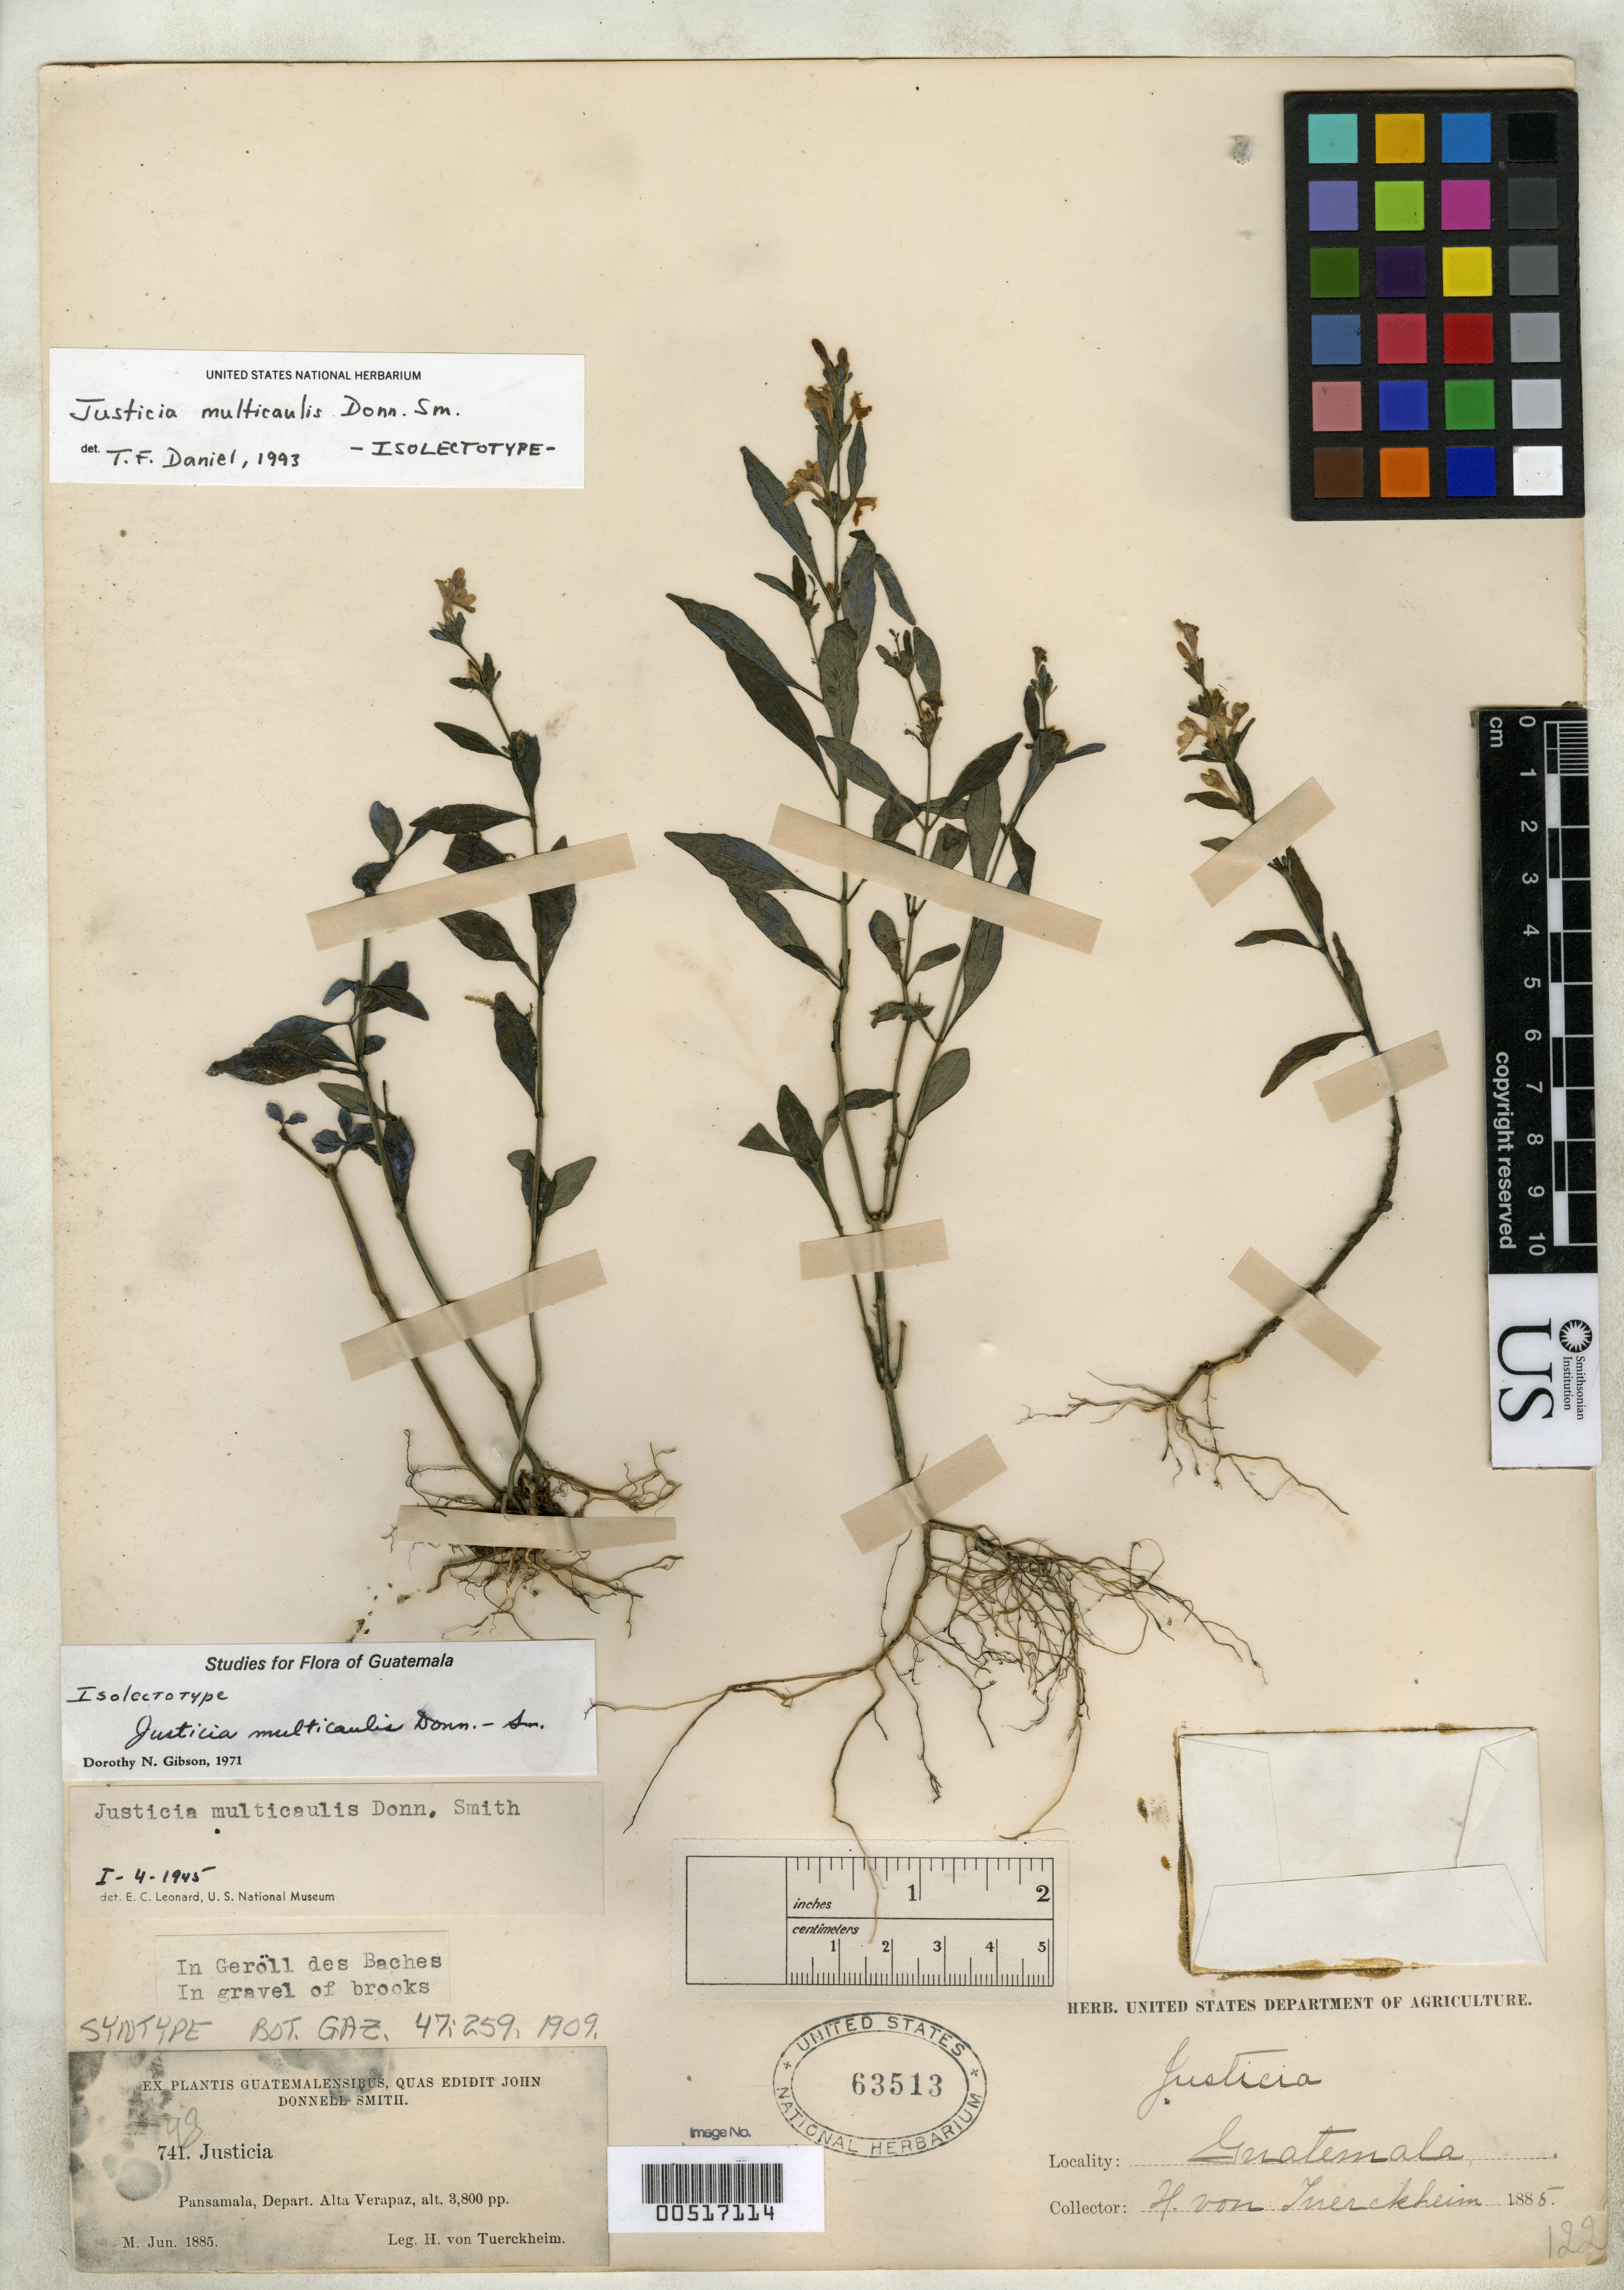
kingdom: Plantae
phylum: Tracheophyta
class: Magnoliopsida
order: Lamiales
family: Acanthaceae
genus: Justicia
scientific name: Justicia multicaulis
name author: Donn. Sm.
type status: Syntype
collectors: H. von Türckheim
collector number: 741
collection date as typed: Jun 1885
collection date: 1885-06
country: Guatemala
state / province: Alta Verapaz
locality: Pansamalá.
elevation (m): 1158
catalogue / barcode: US 63513